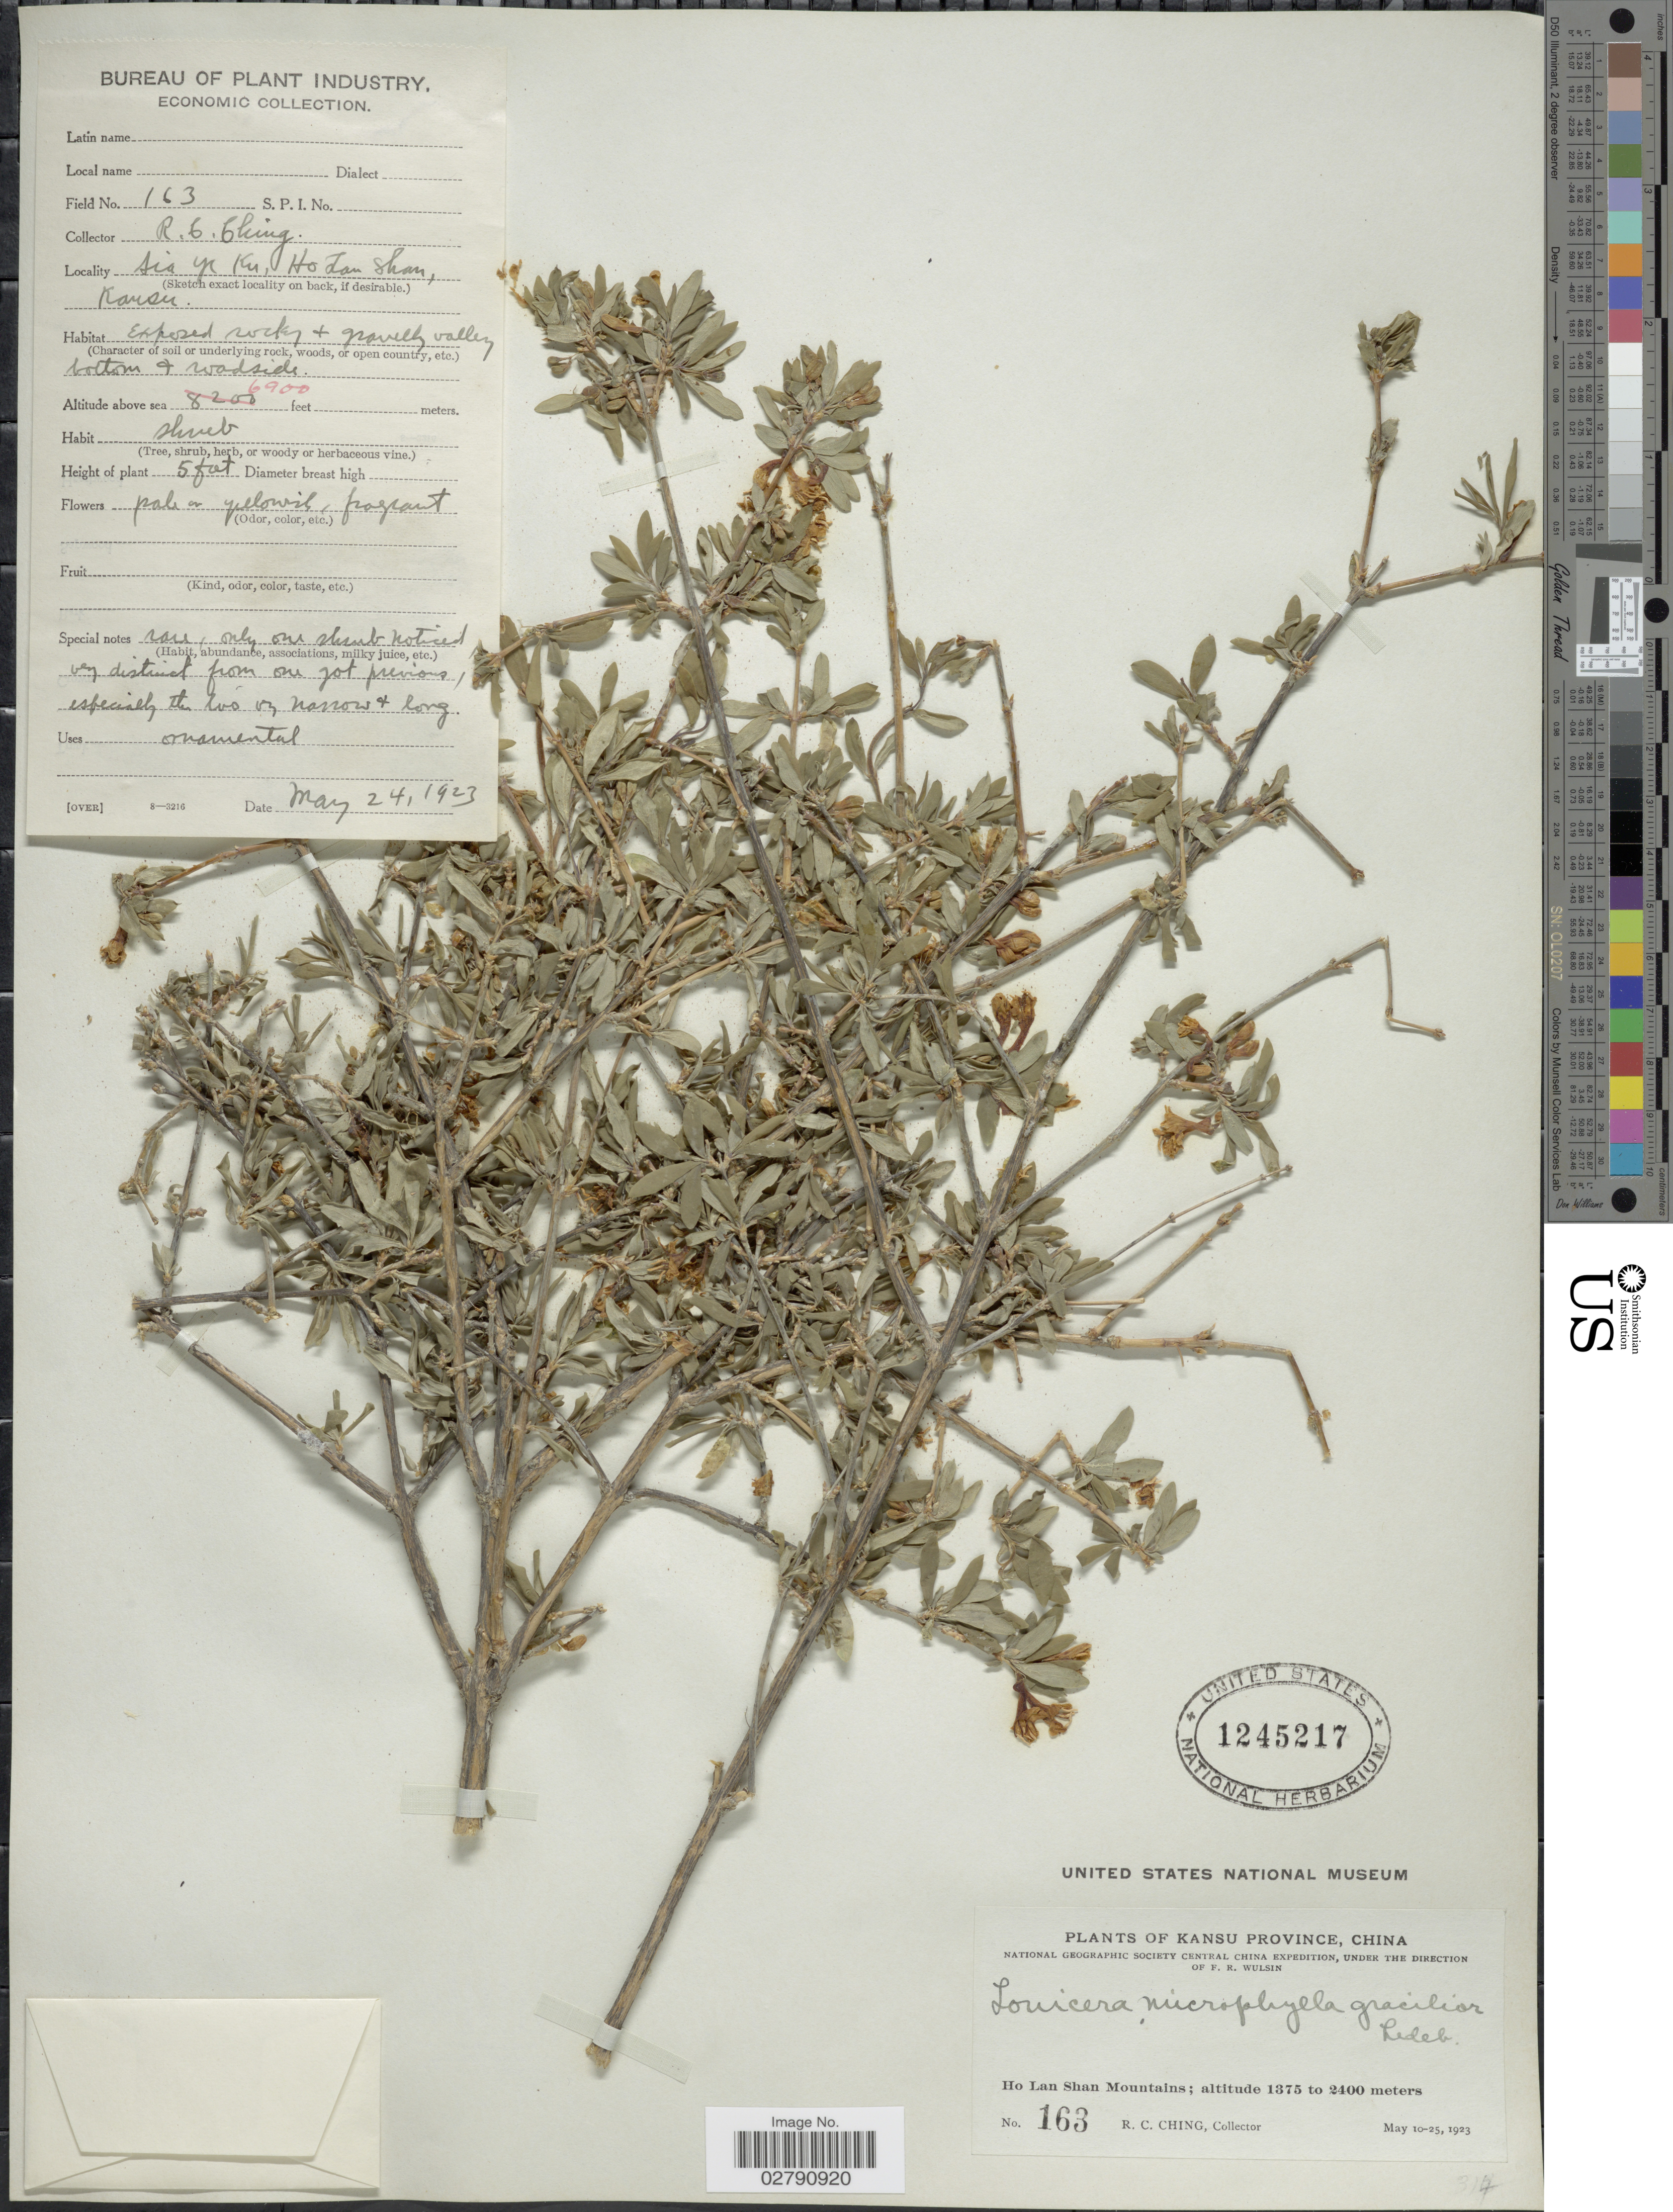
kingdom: Plantae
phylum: Tracheophyta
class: Magnoliopsida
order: Dipsacales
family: Caprifoliaceae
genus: Lonicera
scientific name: Lonicera microphylla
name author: Willd. ex Schult.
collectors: R. C. Ching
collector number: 163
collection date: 1923-05-24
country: China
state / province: Gansu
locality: Kansu Province. Ho Lan Shan Mountains. Sia Ye Ku, Ho Lan Shan.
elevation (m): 2103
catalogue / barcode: US 1245217